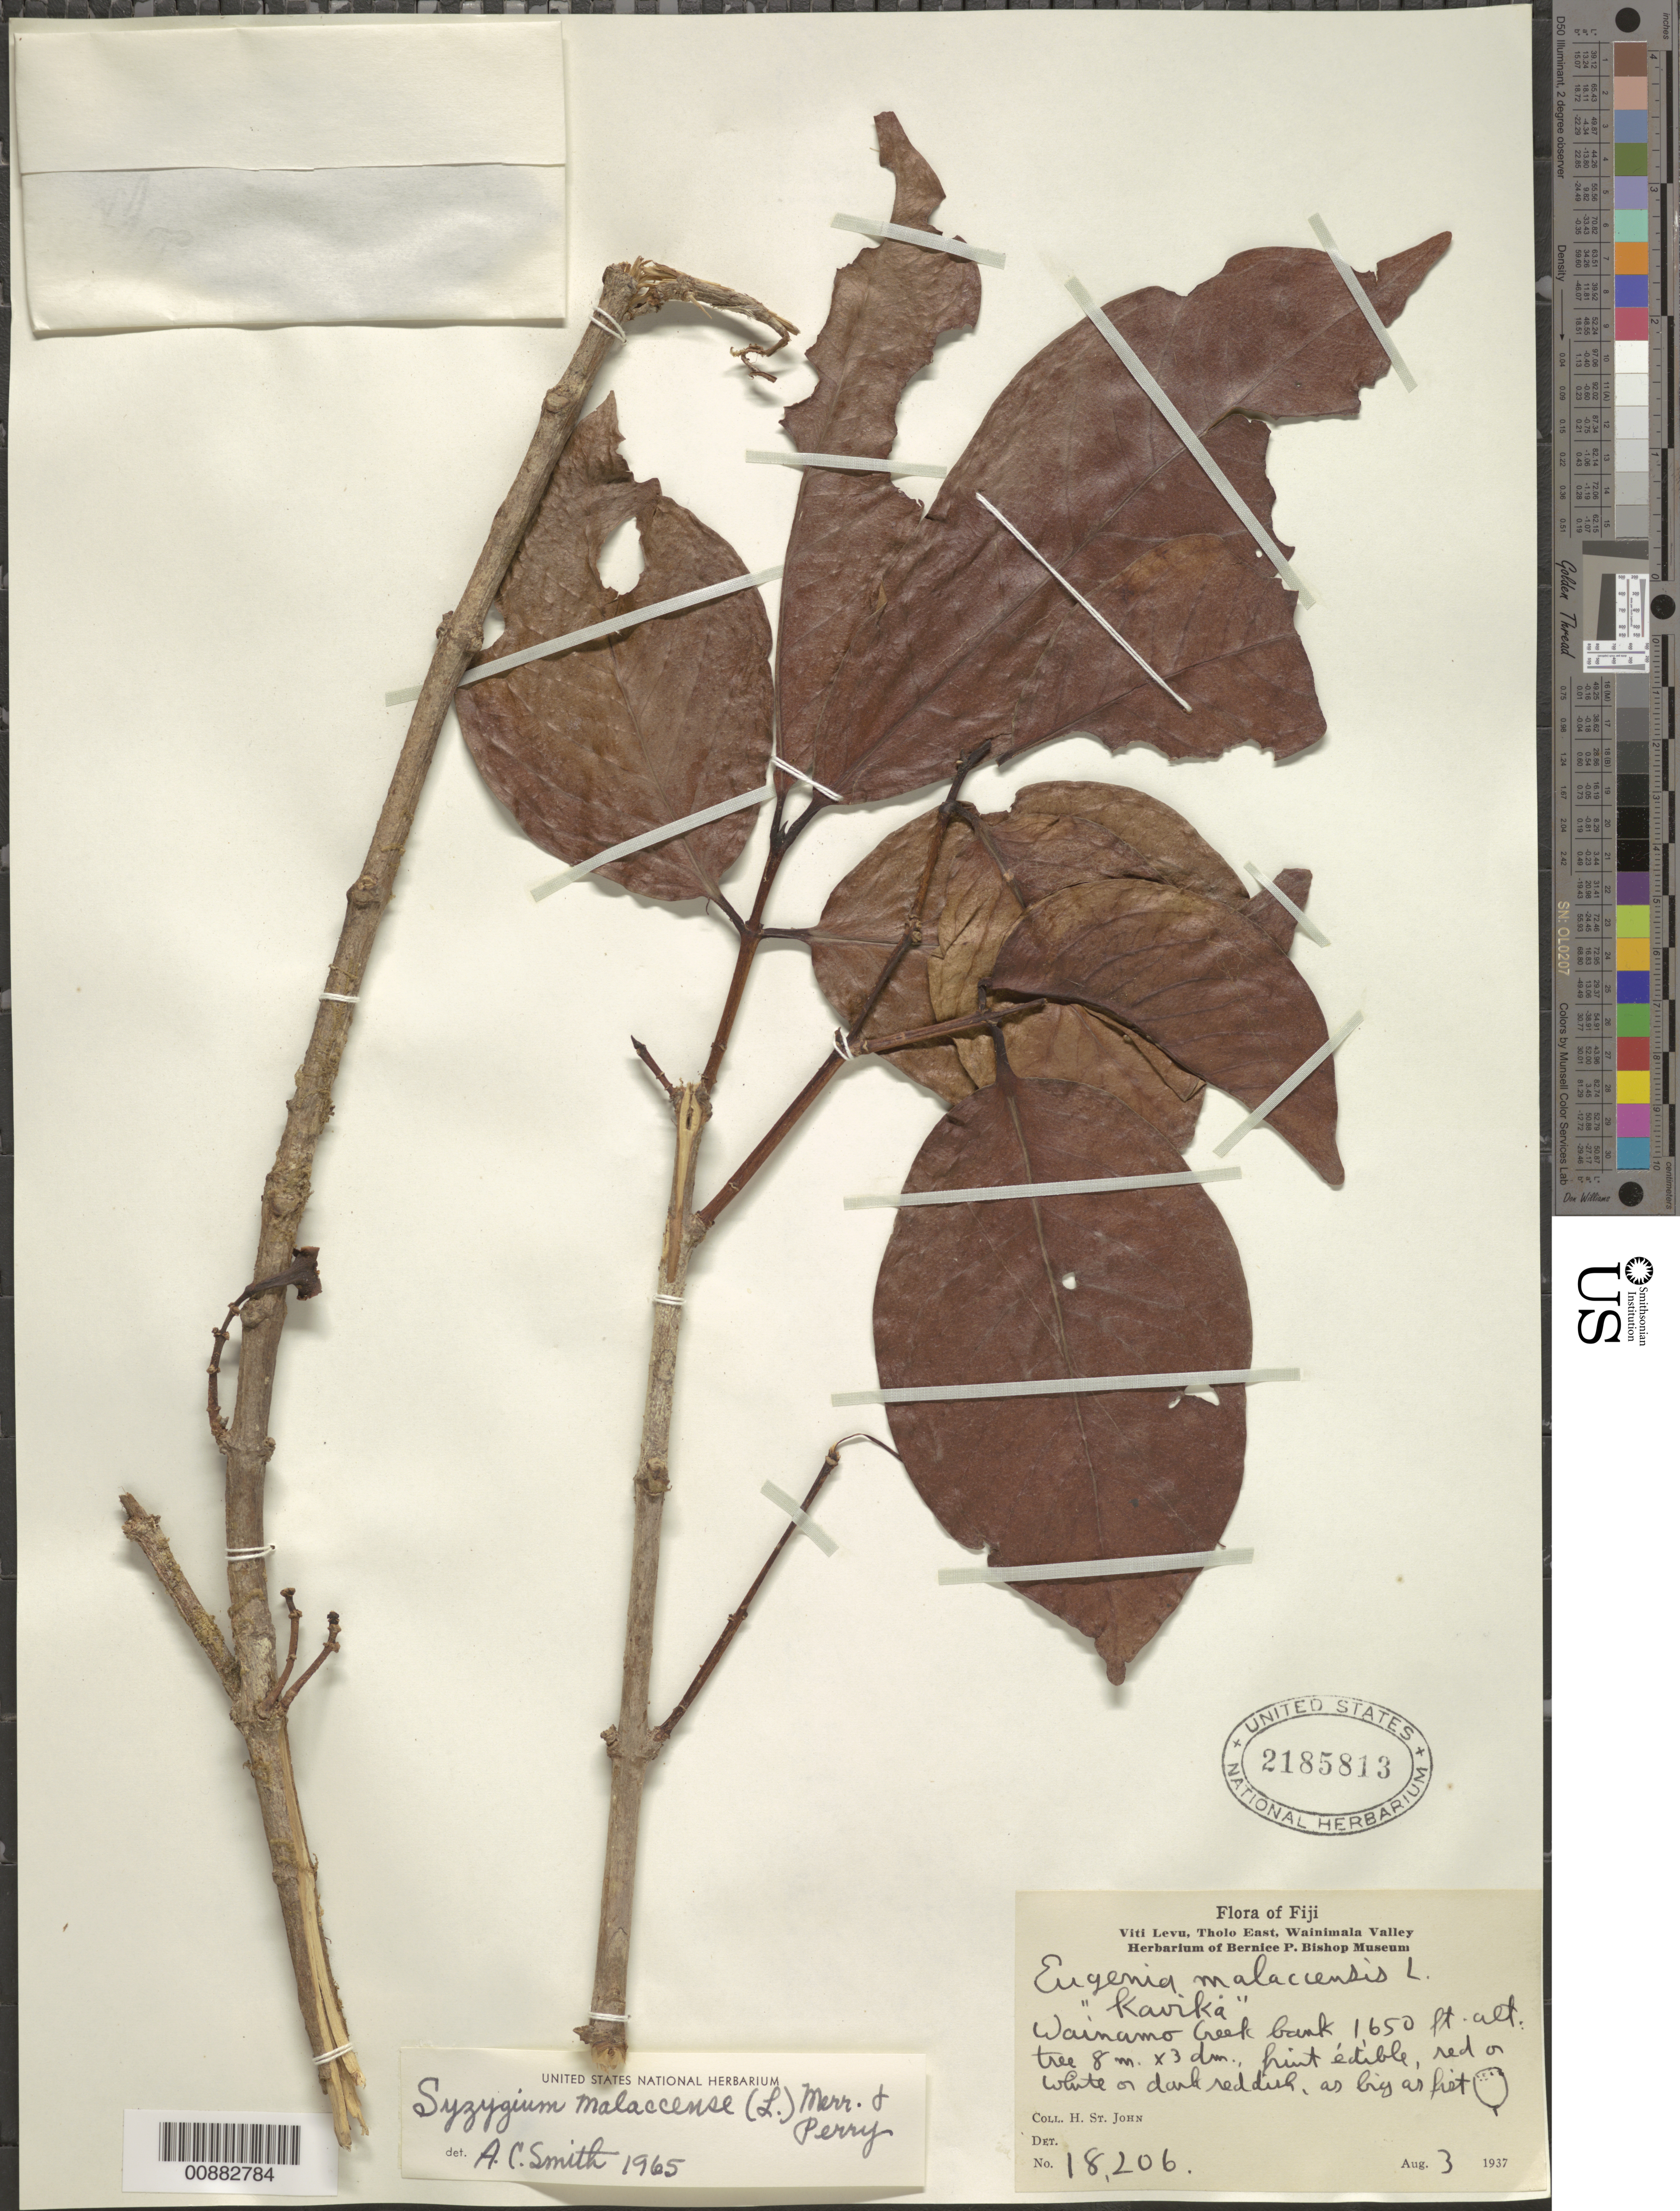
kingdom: Plantae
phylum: Tracheophyta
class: Magnoliopsida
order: Myrtales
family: Myrtaceae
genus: Syzygium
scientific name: Syzygium malaccense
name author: (L.) Merr. & L.M. Perry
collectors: H. St. John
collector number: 18206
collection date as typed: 03 Aug 1937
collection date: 1937-08-03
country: Fiji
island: Viti Levu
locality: Wainamo Creek bank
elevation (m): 503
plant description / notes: MJD copied to EBDCS- Food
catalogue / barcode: US 2185813